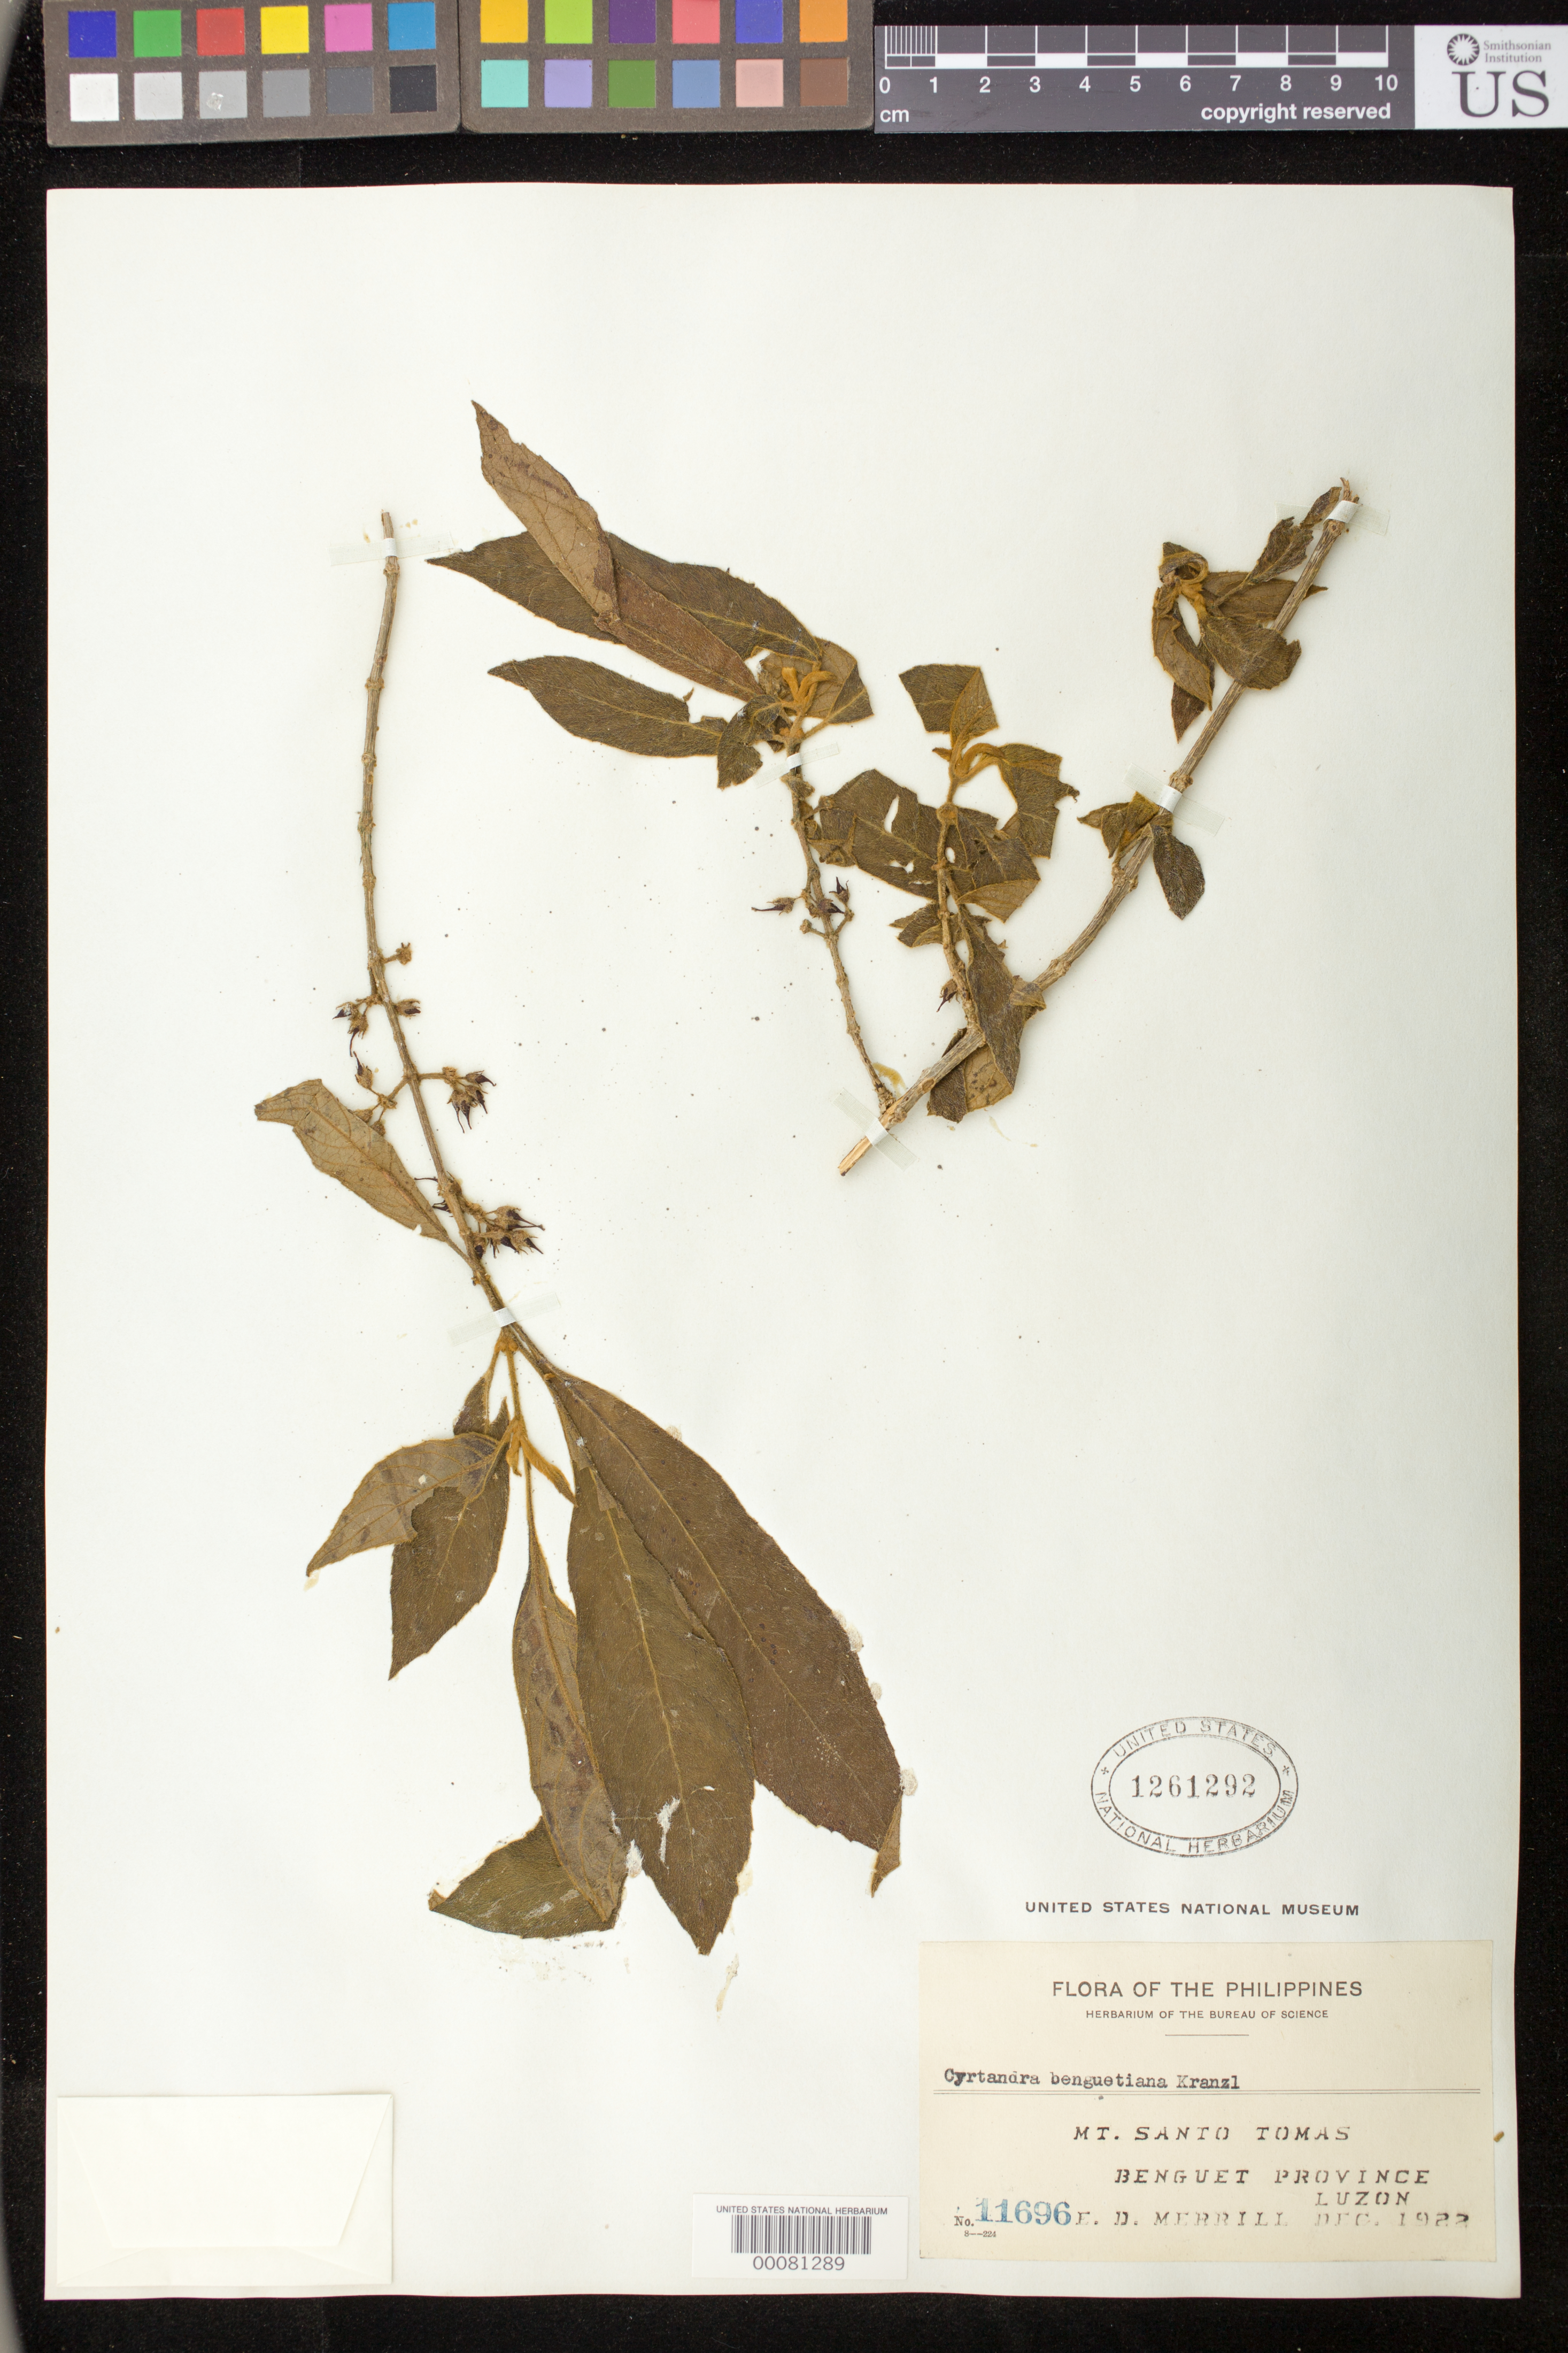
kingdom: Plantae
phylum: Tracheophyta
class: Magnoliopsida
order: Lamiales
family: Gesneriaceae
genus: Cyrtandra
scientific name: Cyrtandra benguetiana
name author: Kraenzl.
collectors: E. D. Merrill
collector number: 11696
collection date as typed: Dec 1922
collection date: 1922-12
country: Philippines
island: Luzon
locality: Mt. Santo Tomas, Benguet Province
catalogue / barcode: US 1261292